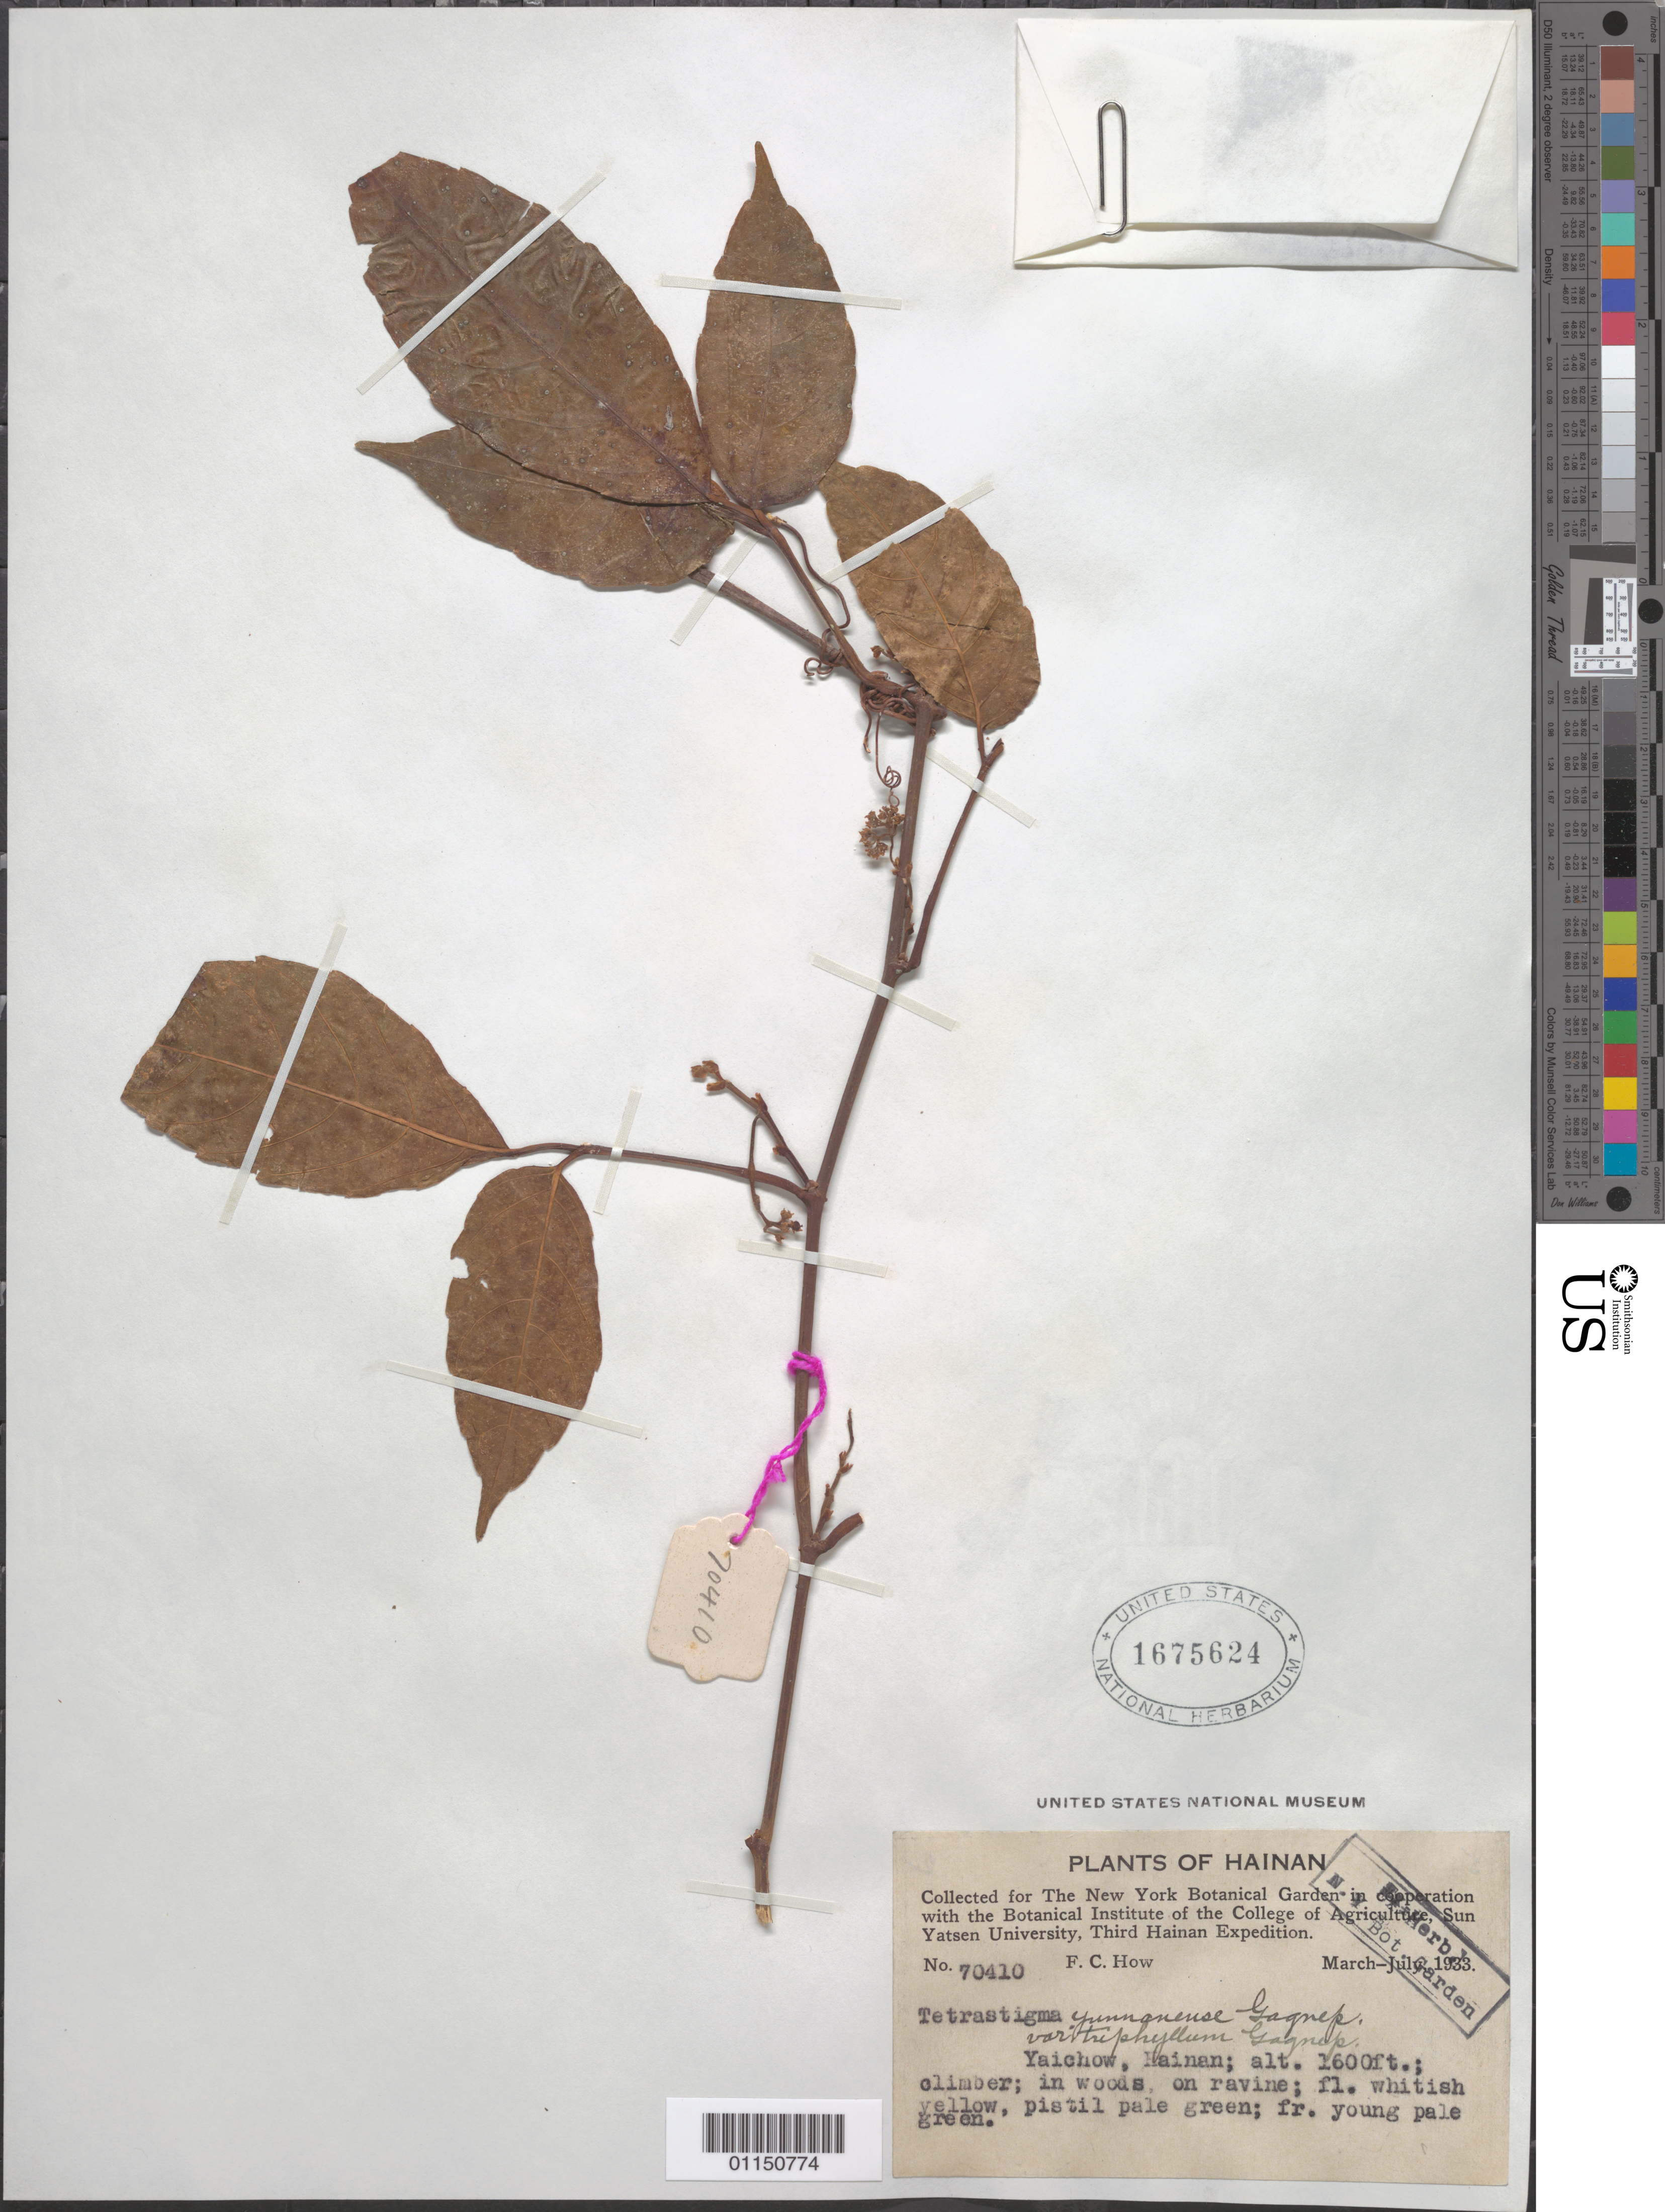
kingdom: Plantae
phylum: Tracheophyta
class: Magnoliopsida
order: Vitales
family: Vitaceae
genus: Tetrastigma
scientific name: Tetrastigma yunnanense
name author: Gagnep.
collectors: F. C. How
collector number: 70410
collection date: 1933-03/1933-07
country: China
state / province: Hainan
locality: Yaichow.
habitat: Climber; in woods, on ravine.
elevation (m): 488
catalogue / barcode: US 1675624